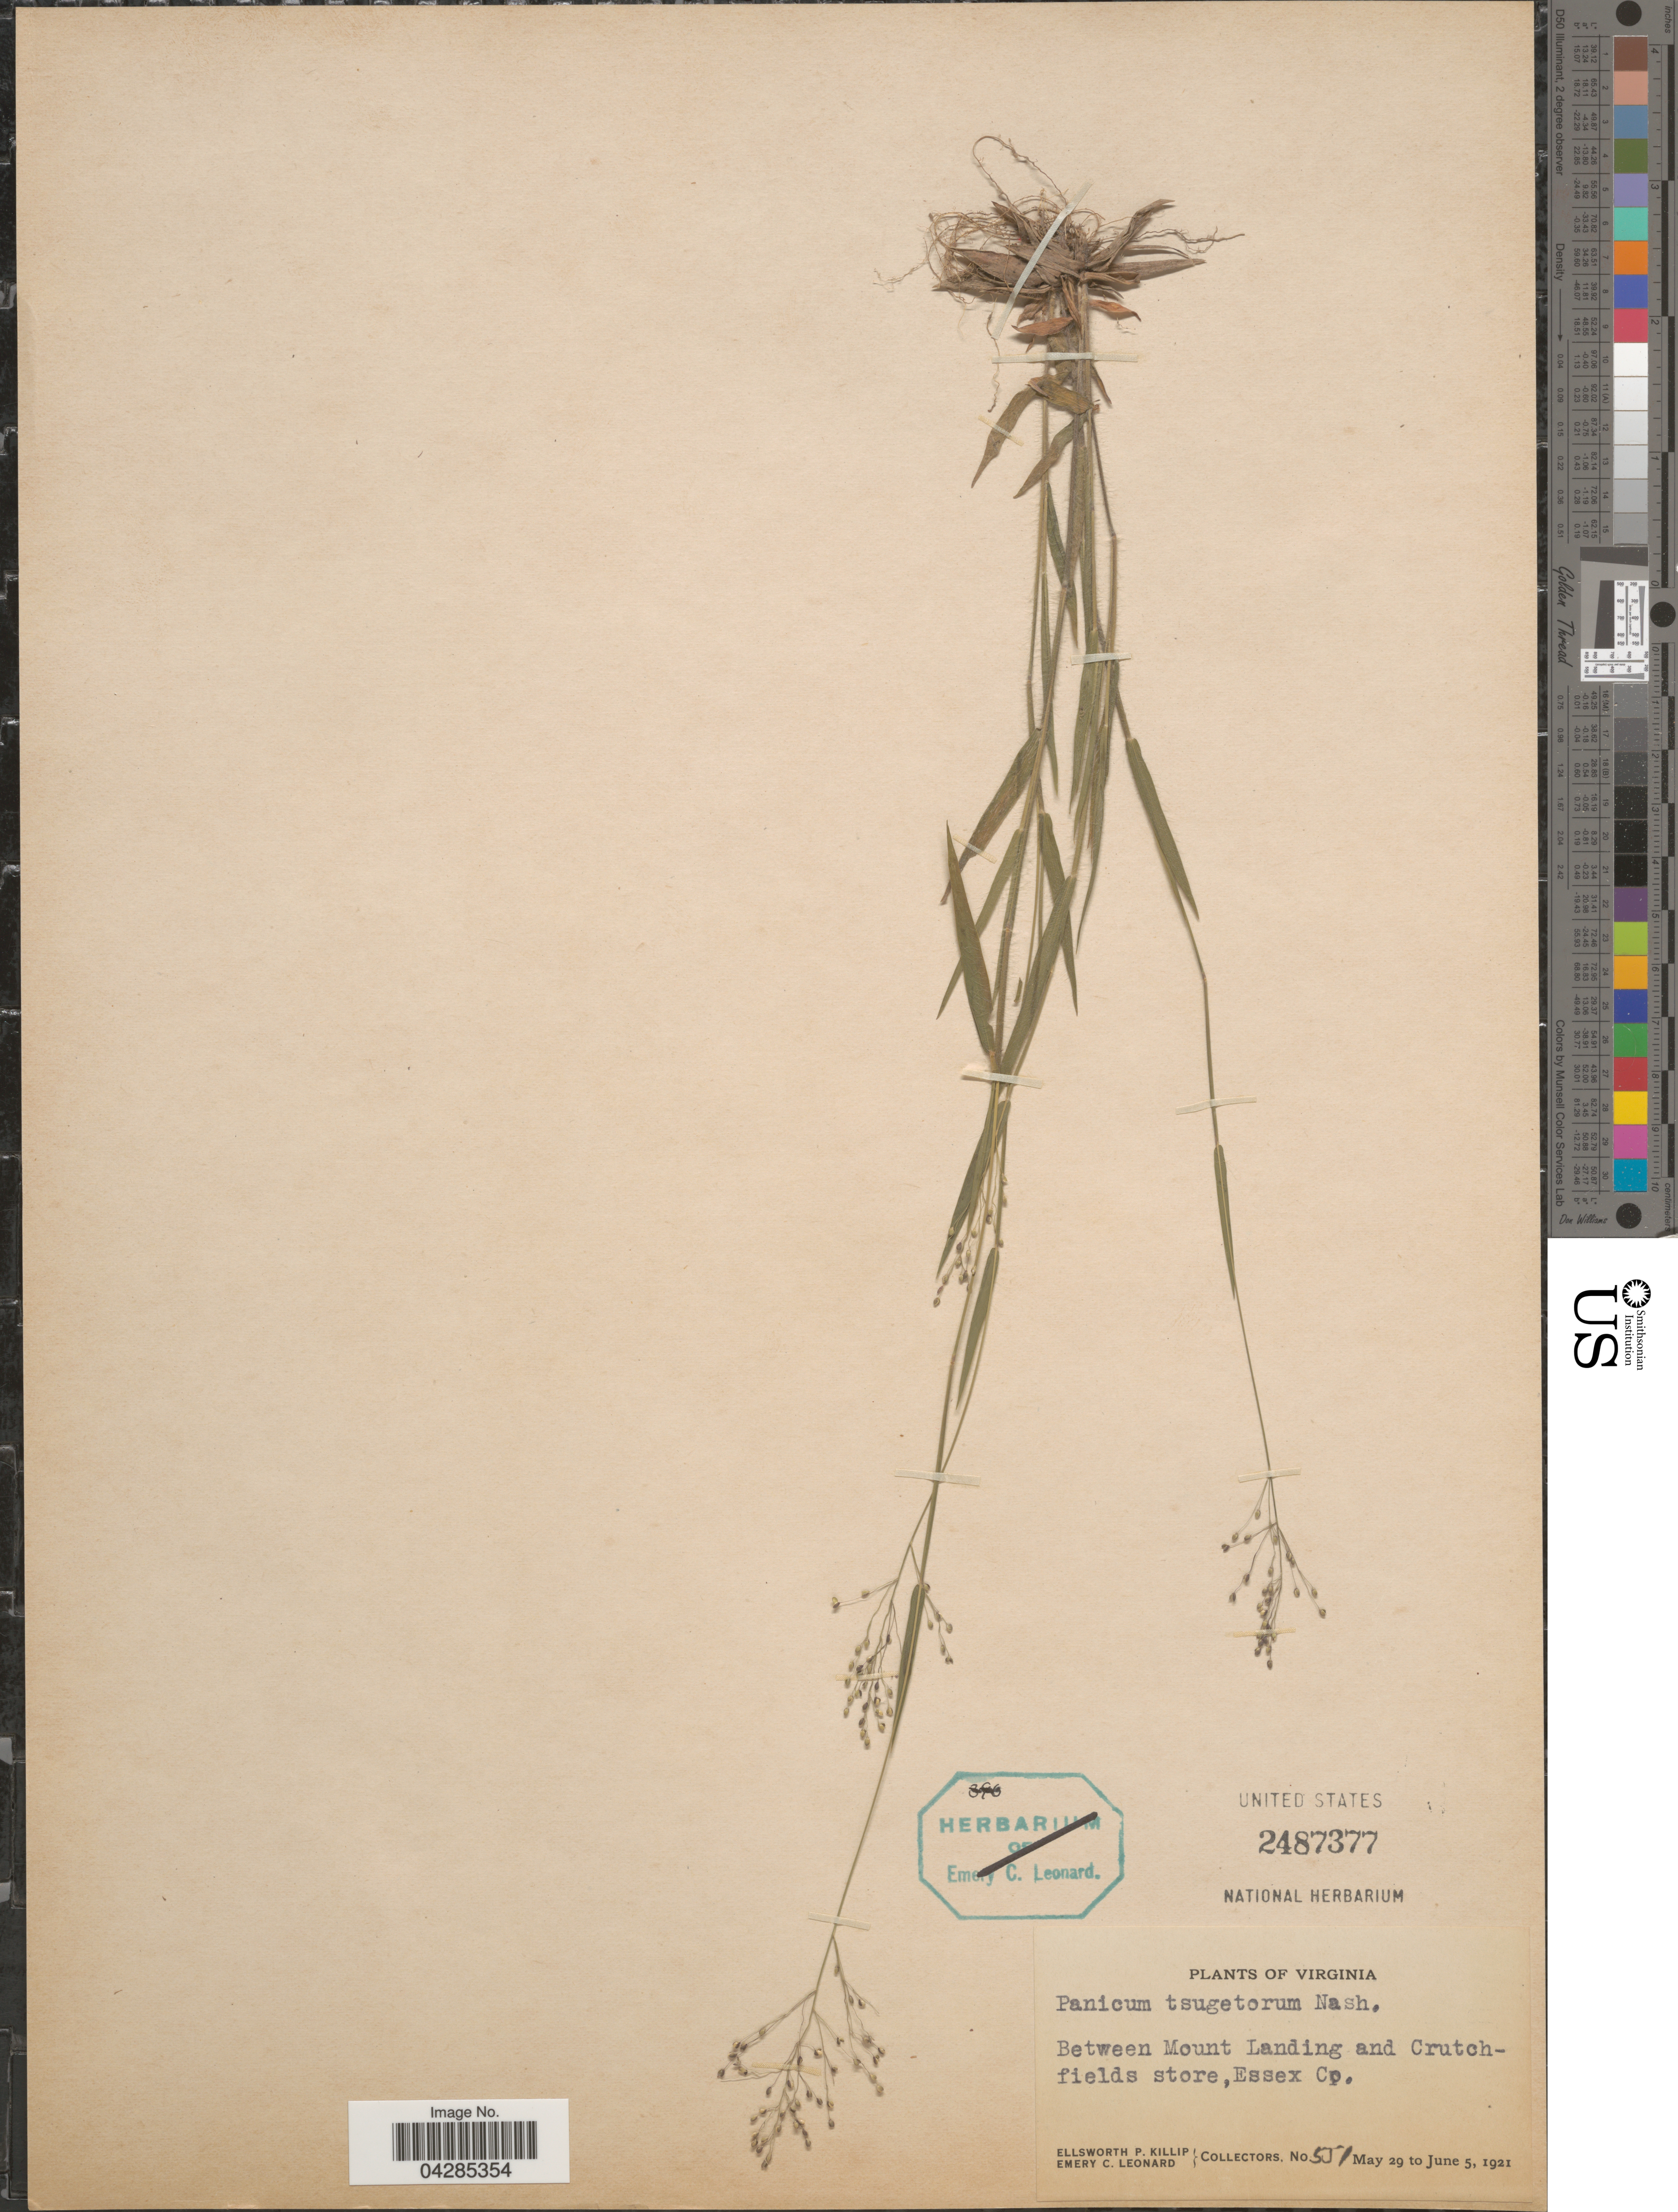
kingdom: Plantae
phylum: Tracheophyta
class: Liliopsida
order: Poales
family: Poaceae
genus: Dichanthelium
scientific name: Dichanthelium portoricense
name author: (Desv. ex Ham.) B.F. Hansen & Wunderlin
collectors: E. P. Killip & E. C. Leonard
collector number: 551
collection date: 1921-05-29/1921-06-05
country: United States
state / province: Virginia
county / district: Essex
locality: Between Mount Landing and Crutchfields store, Essex Co.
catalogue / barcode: US 2487377